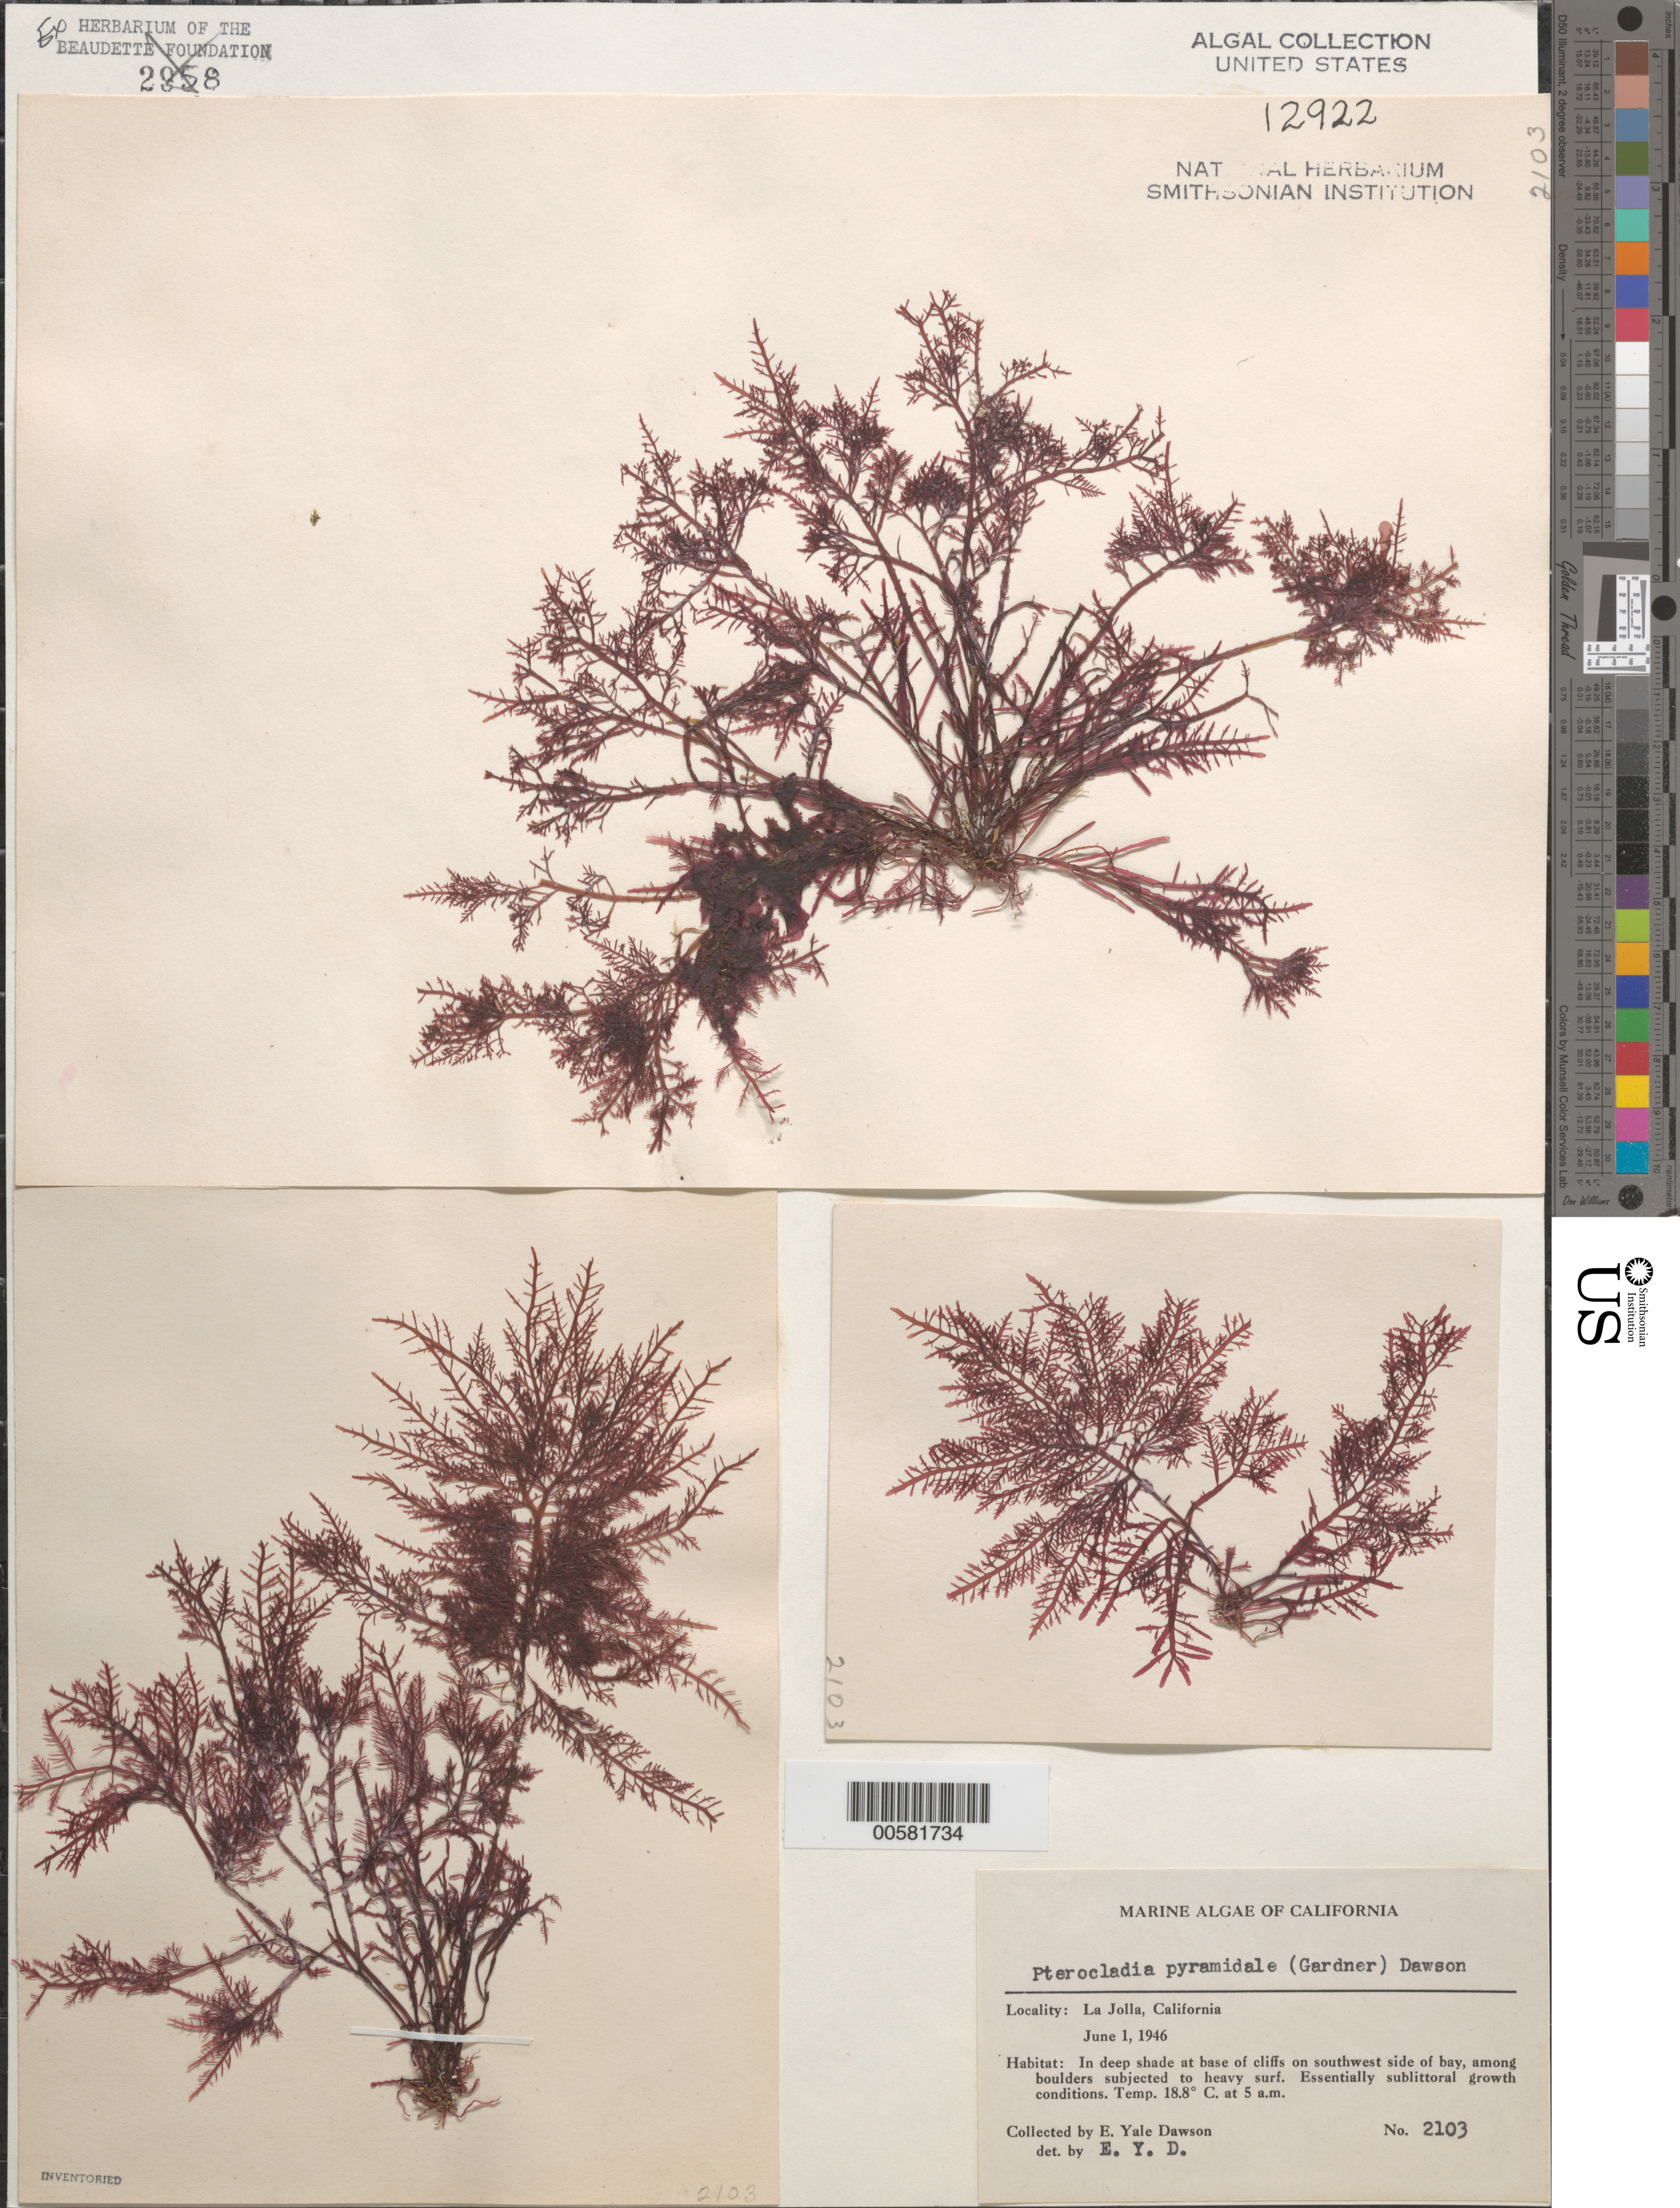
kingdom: Plantae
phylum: Rhodophyta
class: Florideophyceae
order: Gelidiales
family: Pterocladiaceae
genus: Pterocladiella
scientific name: Pterocladiella capillacea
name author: (S.G. Gmel.) Santelices & Hommers.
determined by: Algae name updating Project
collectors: E. Y. Dawson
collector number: EYD 2103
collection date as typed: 01 Jun 1946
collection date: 1946-06-01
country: United States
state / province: California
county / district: San Diego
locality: La Jolla, southwest La Jolla Bay, cliffs base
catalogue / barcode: US 12922